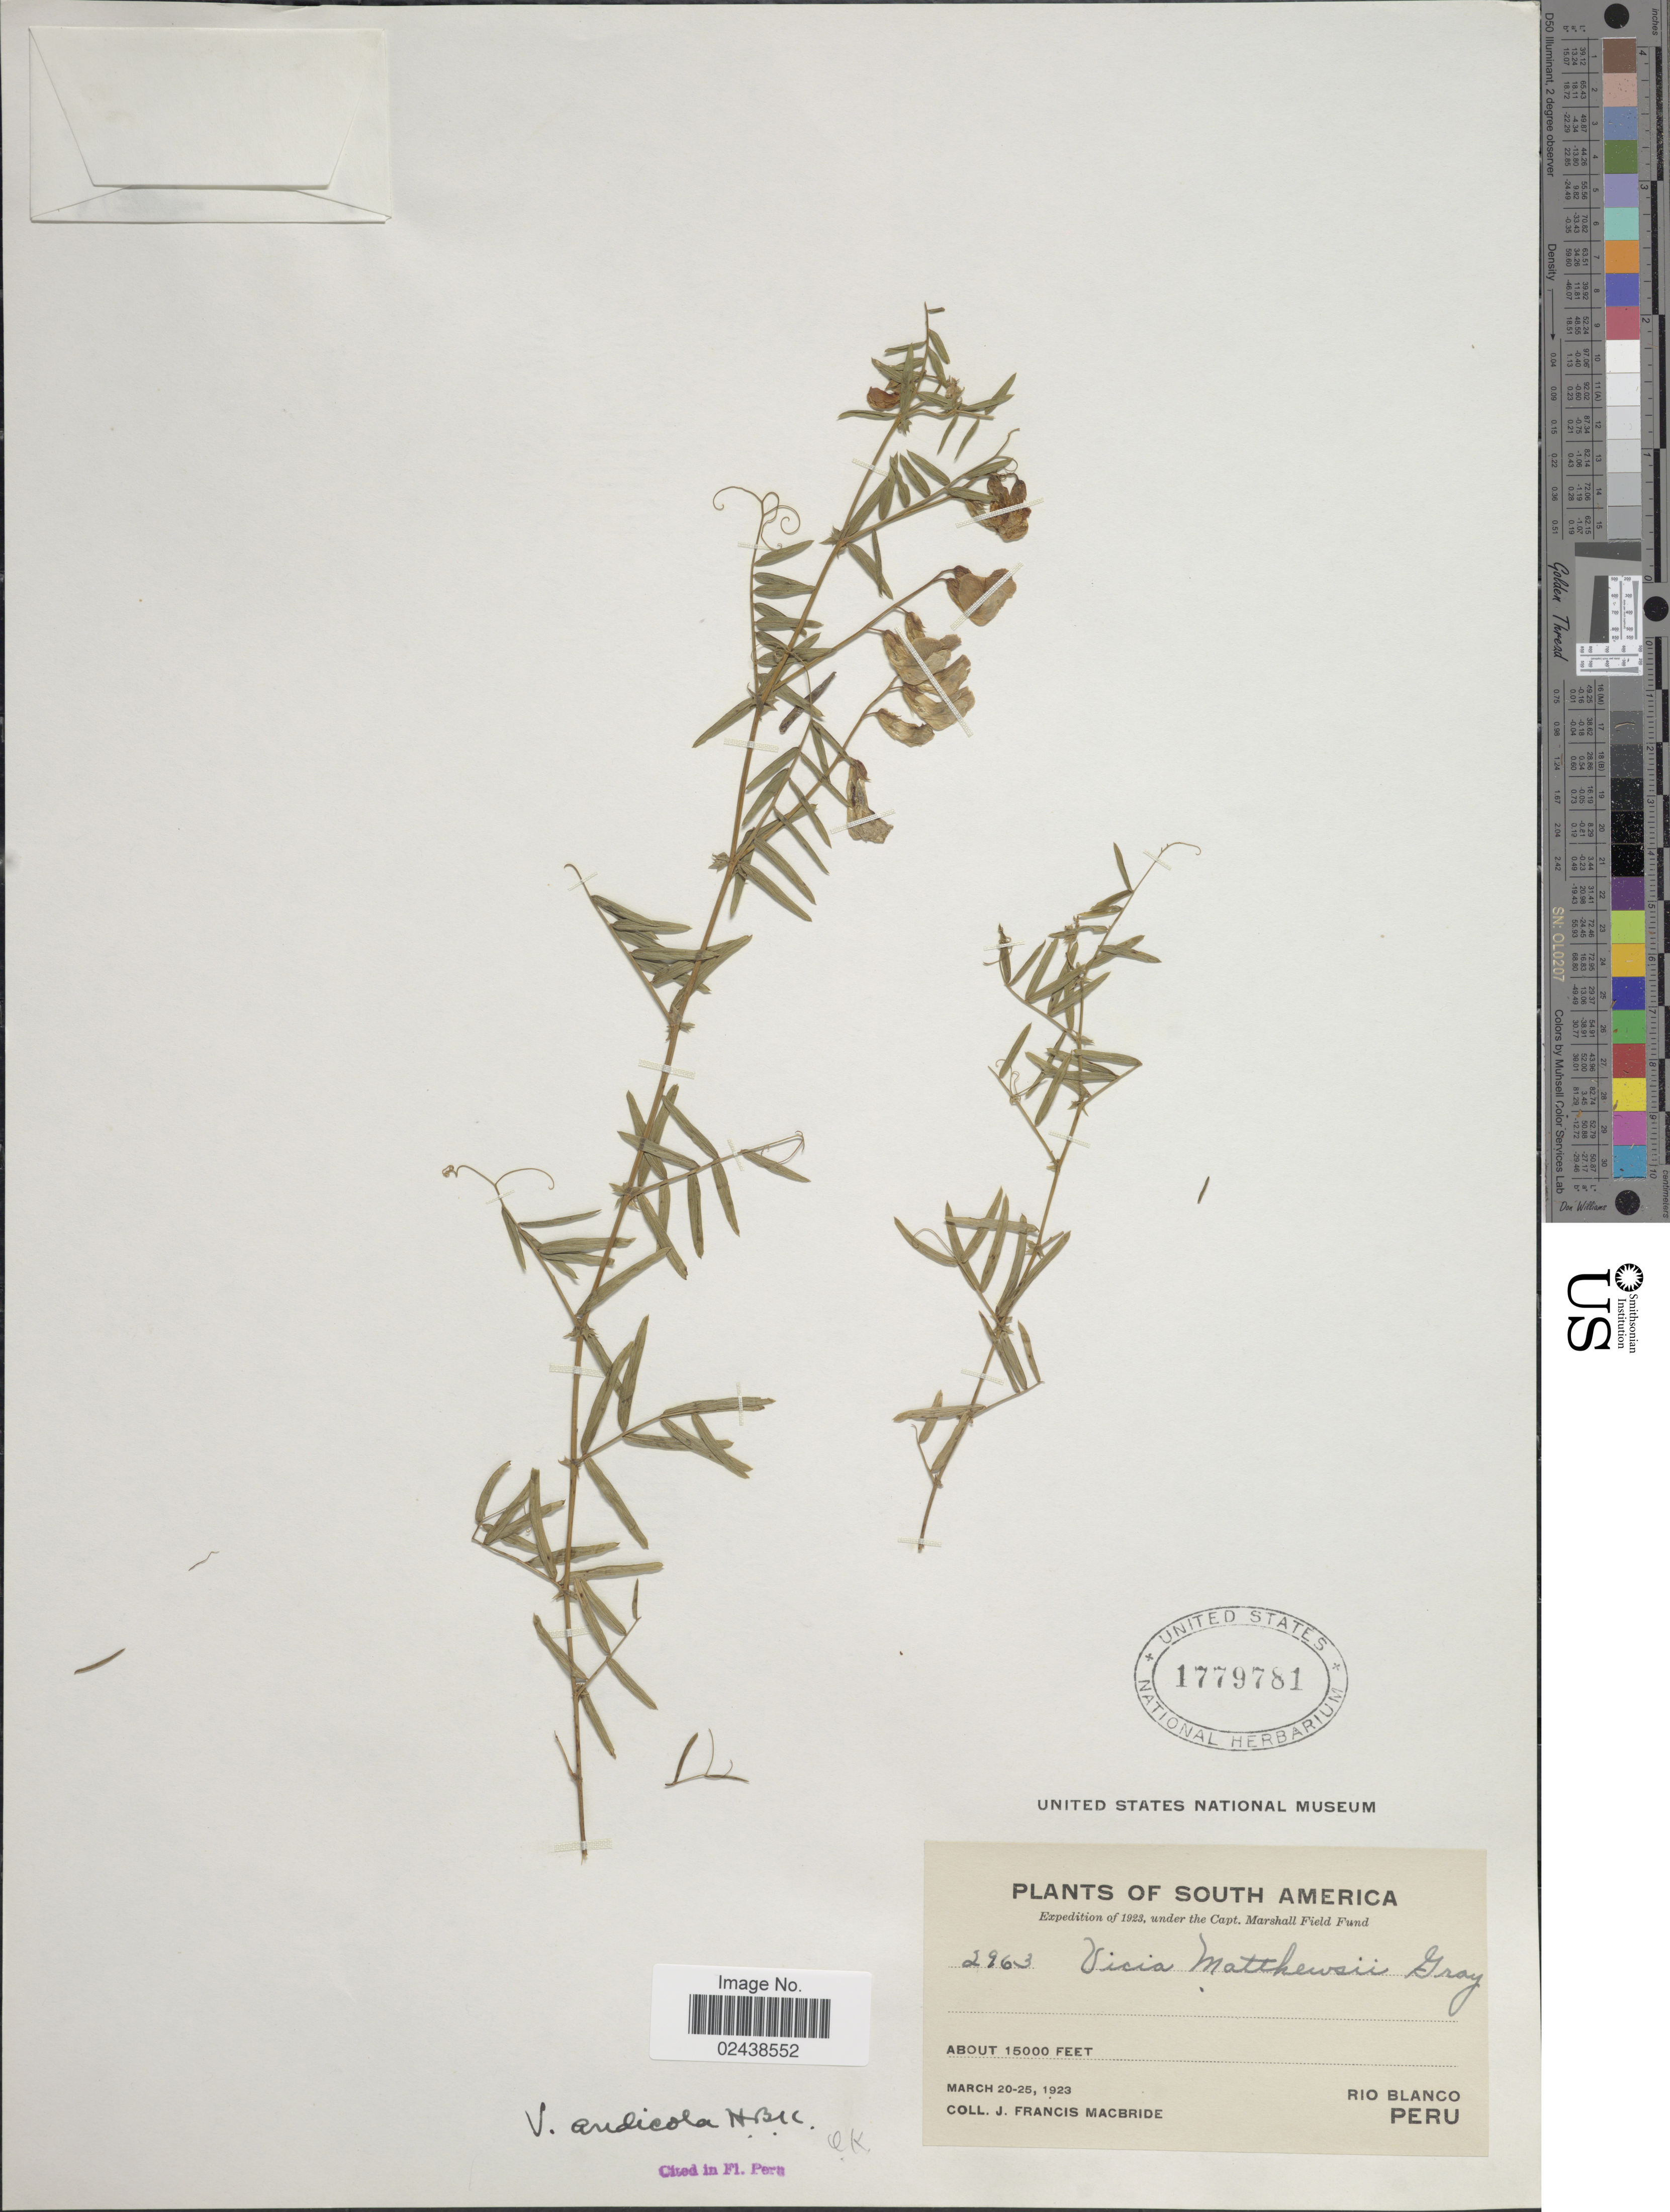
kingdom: Plantae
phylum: Tracheophyta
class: Magnoliopsida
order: Fabales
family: Fabaceae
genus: Vicia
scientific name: Vicia andicola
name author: Kunth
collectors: J. F. Macbride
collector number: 2963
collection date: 1923-03-20/1923-03-25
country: Peru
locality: Rio Blanco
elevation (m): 4572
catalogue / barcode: US 1779781